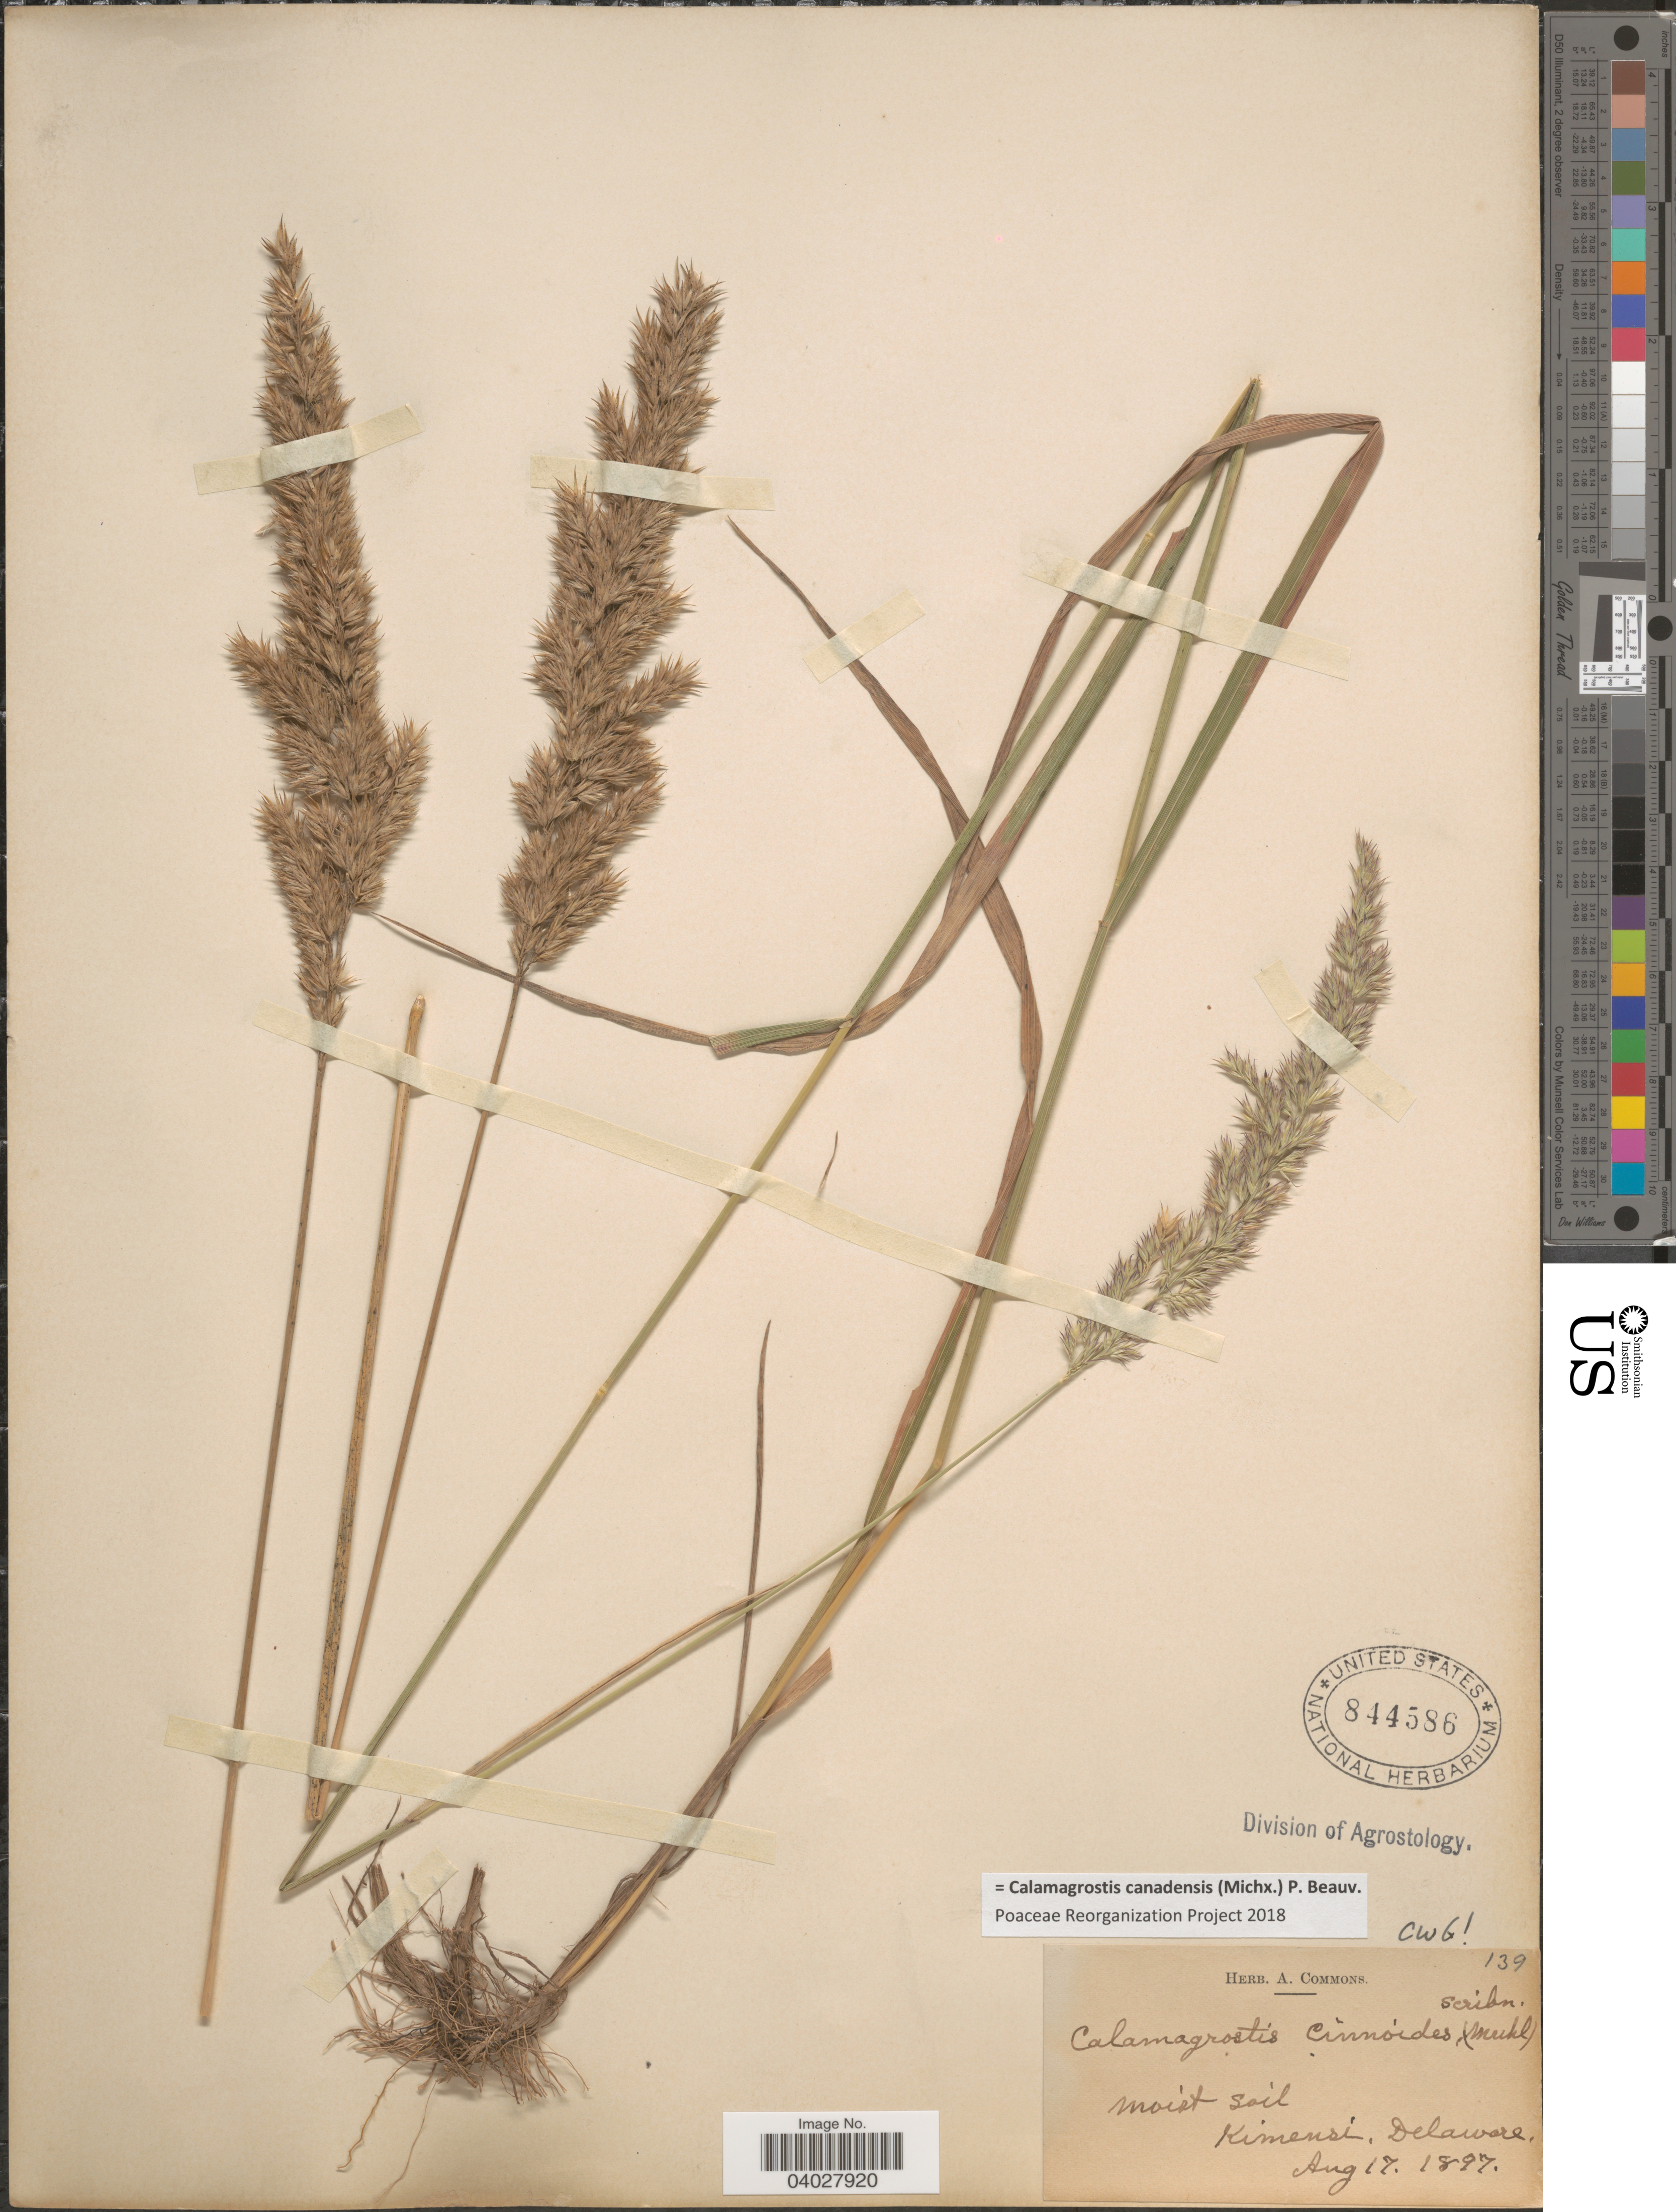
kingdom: Plantae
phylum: Tracheophyta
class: Liliopsida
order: Poales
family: Poaceae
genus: Calamagrostis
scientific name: Calamagrostis canadensis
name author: (Michx.) P. Beauv.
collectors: ex herb. A. Commons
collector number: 139?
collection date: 1897-08-17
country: United States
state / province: Delaware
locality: Moist soil. Kimensi.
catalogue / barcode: US 844586